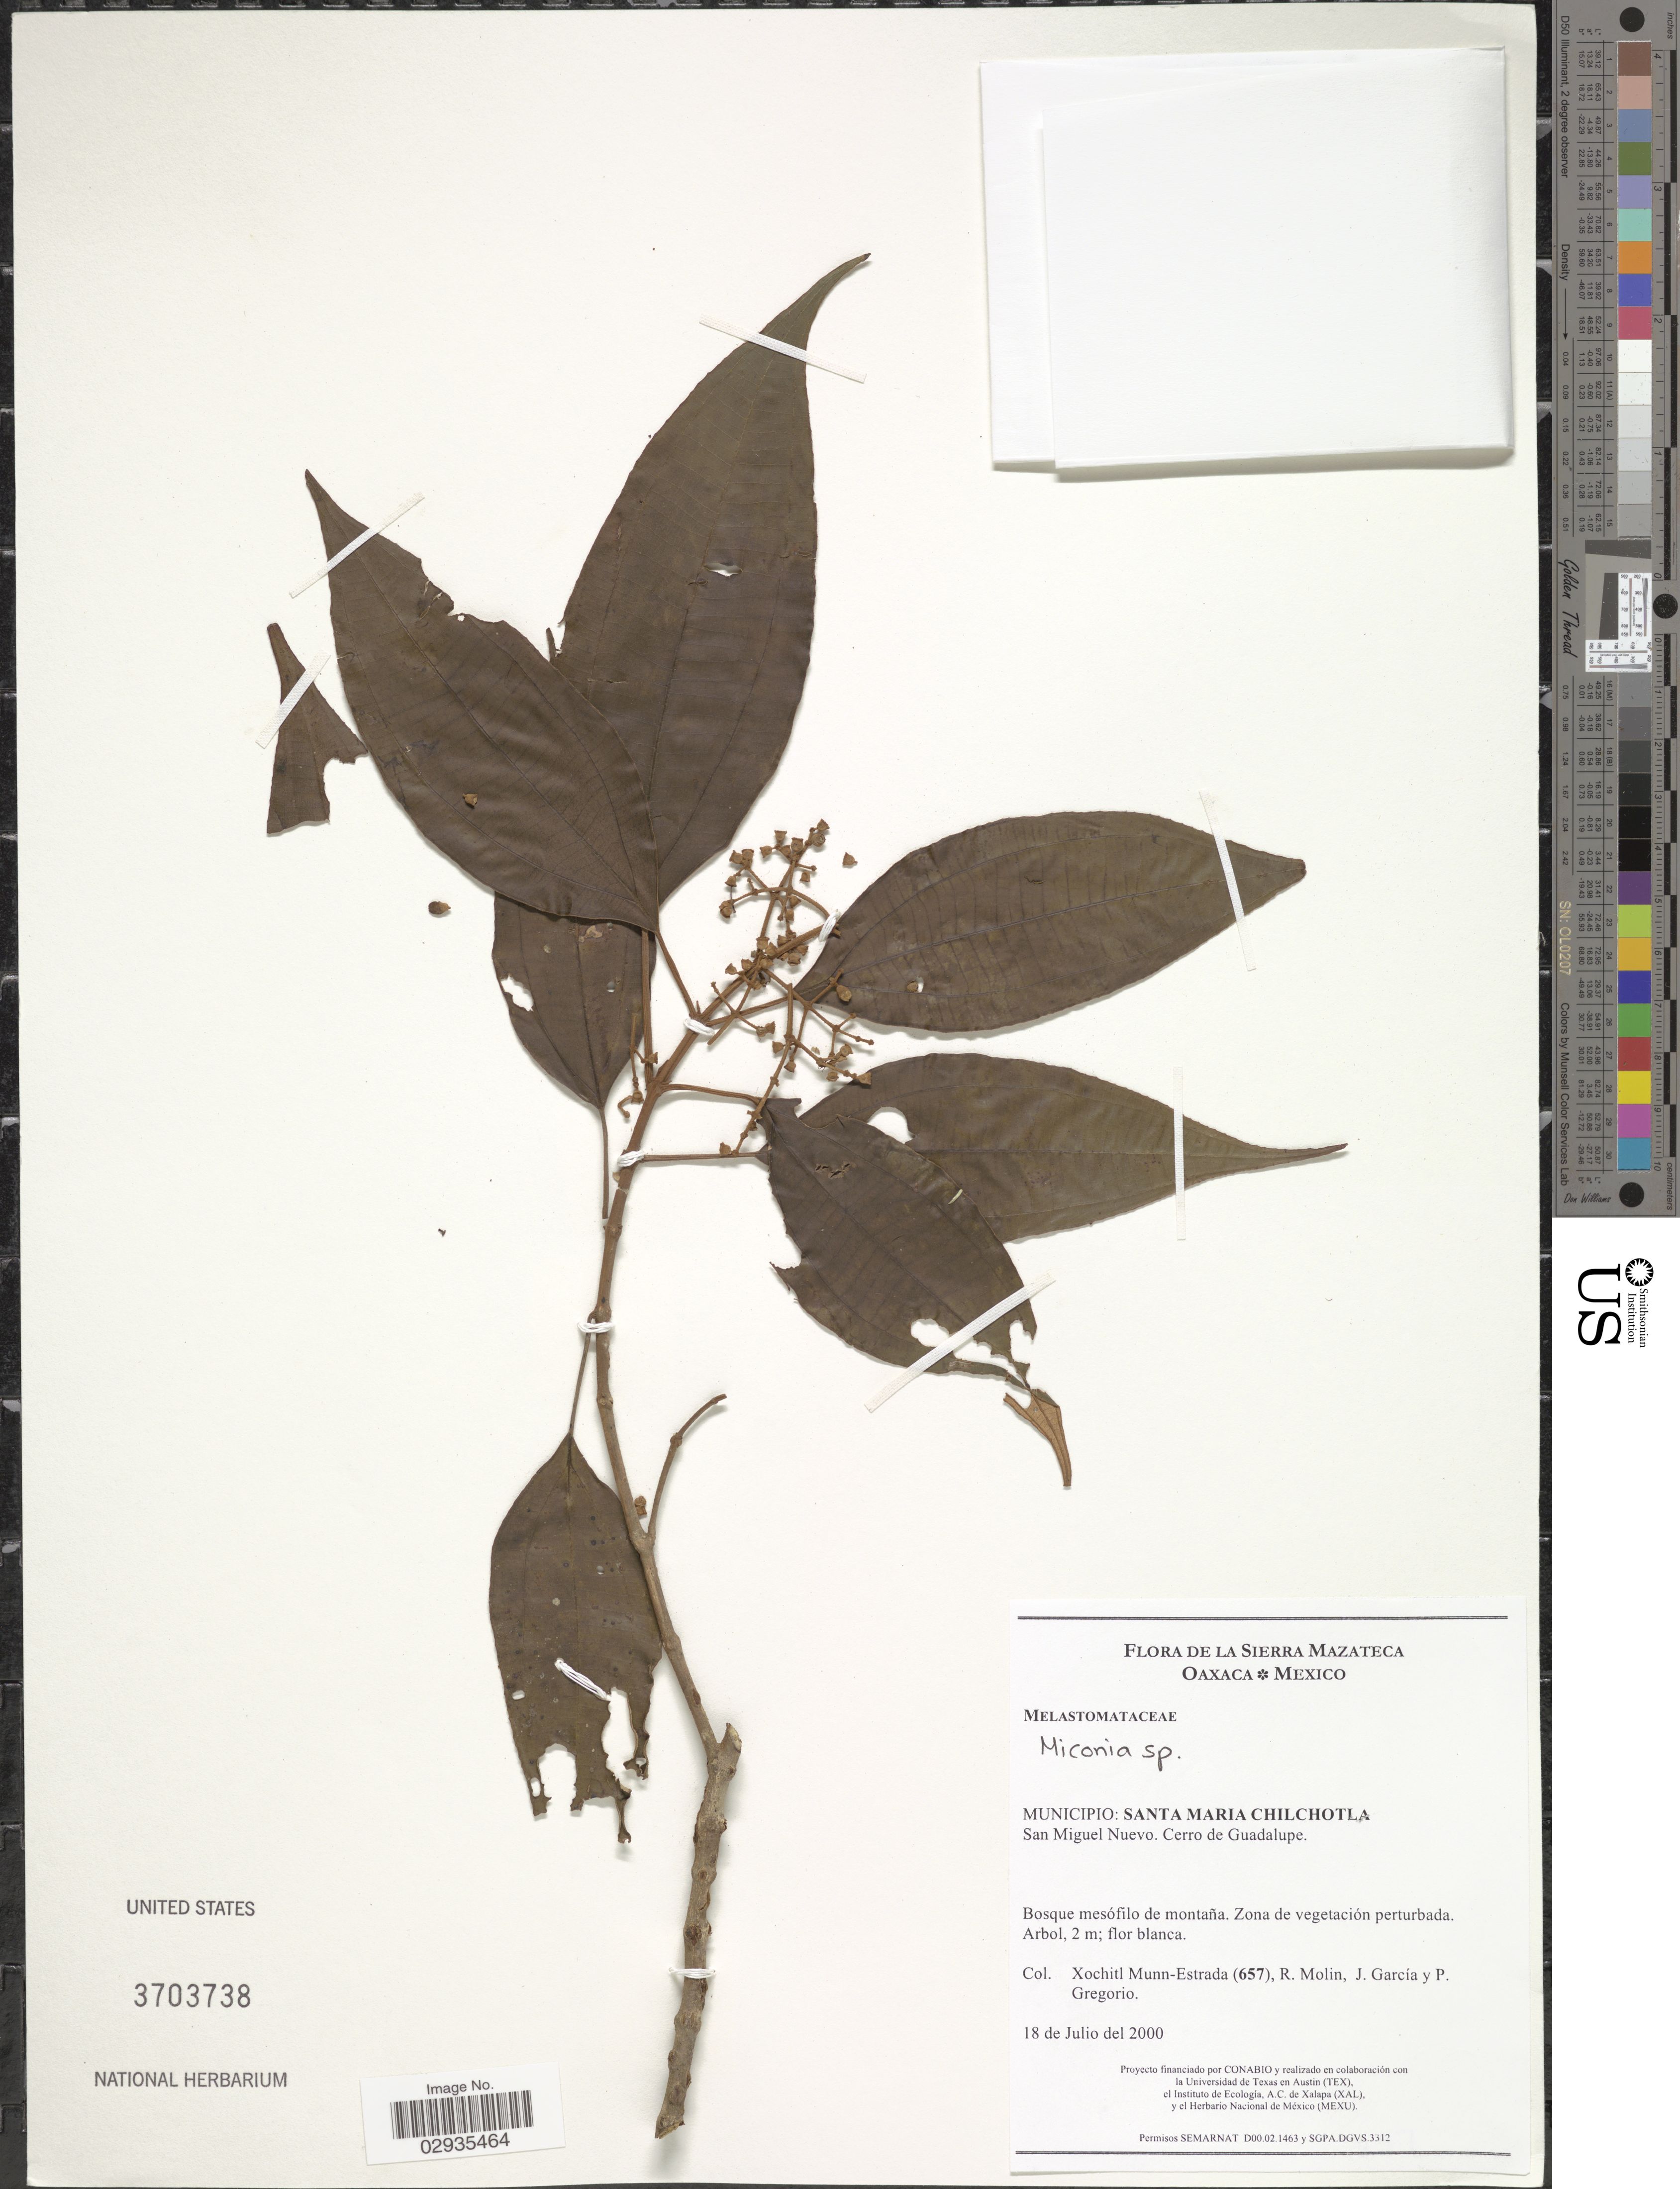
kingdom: Plantae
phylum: Tracheophyta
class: Magnoliopsida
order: Myrtales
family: Melastomataceae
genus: Miconia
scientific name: Miconia sp.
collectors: X. Munn-Estrada, R. Molin, J. García & P. Gregório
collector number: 657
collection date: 2000-07-18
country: Mexico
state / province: Oaxaca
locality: La Sierra Mazateca, Municipio Santa Maria Chilchotla, San Miguel Nuevo, Cerro de Guadalupe.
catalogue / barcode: US 3703738